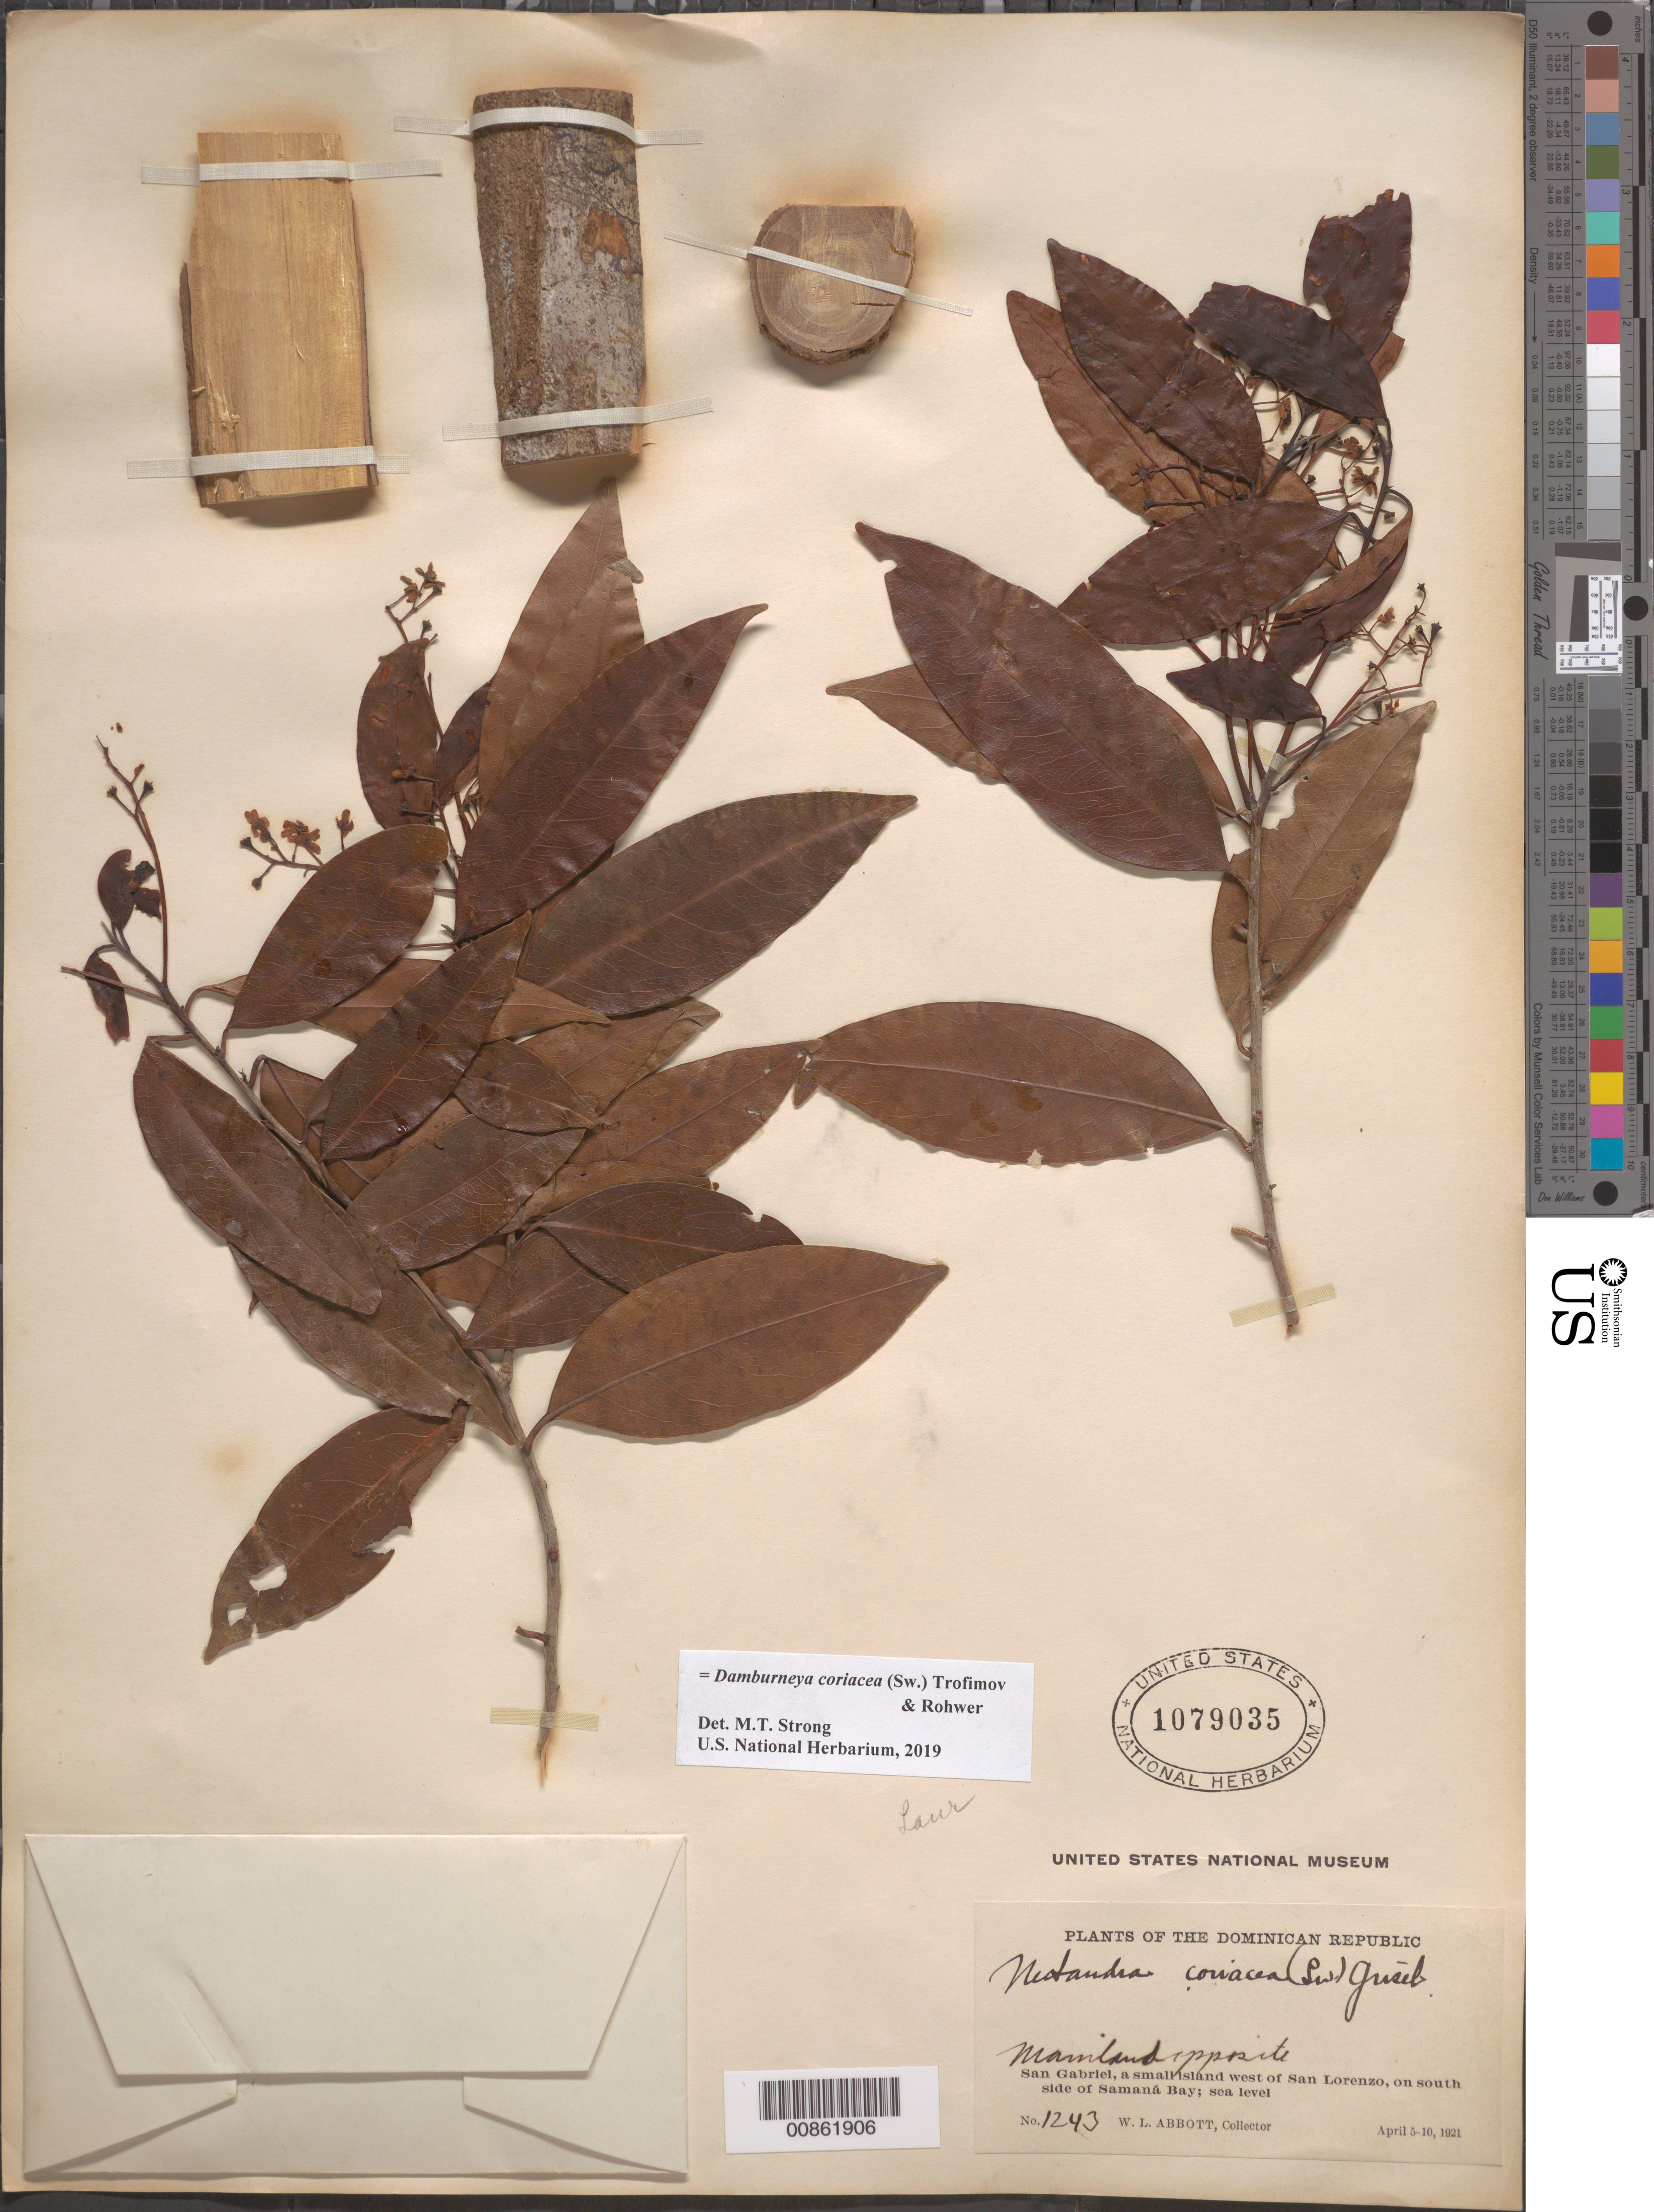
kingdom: Plantae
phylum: Tracheophyta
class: Magnoliopsida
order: Laurales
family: Lauraceae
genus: Damburneya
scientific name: Damburneya coriacea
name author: (Sw.) Trofimov & Rohwer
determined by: Strong, M. T., (US), Smithsonian Institution - National Museum of Natural History (UNITED STATES)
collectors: W. L. Abbott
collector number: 1243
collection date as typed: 05 Apr 1921 to 10 Apr 1921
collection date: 1921-04-05/1921-04-10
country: Dominican Republic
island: Hispaniola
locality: Mainland opposite to San Gabriel, a small island west of San Lorenzo, on south side of Samaná Bay.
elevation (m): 0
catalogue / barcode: US 1079035